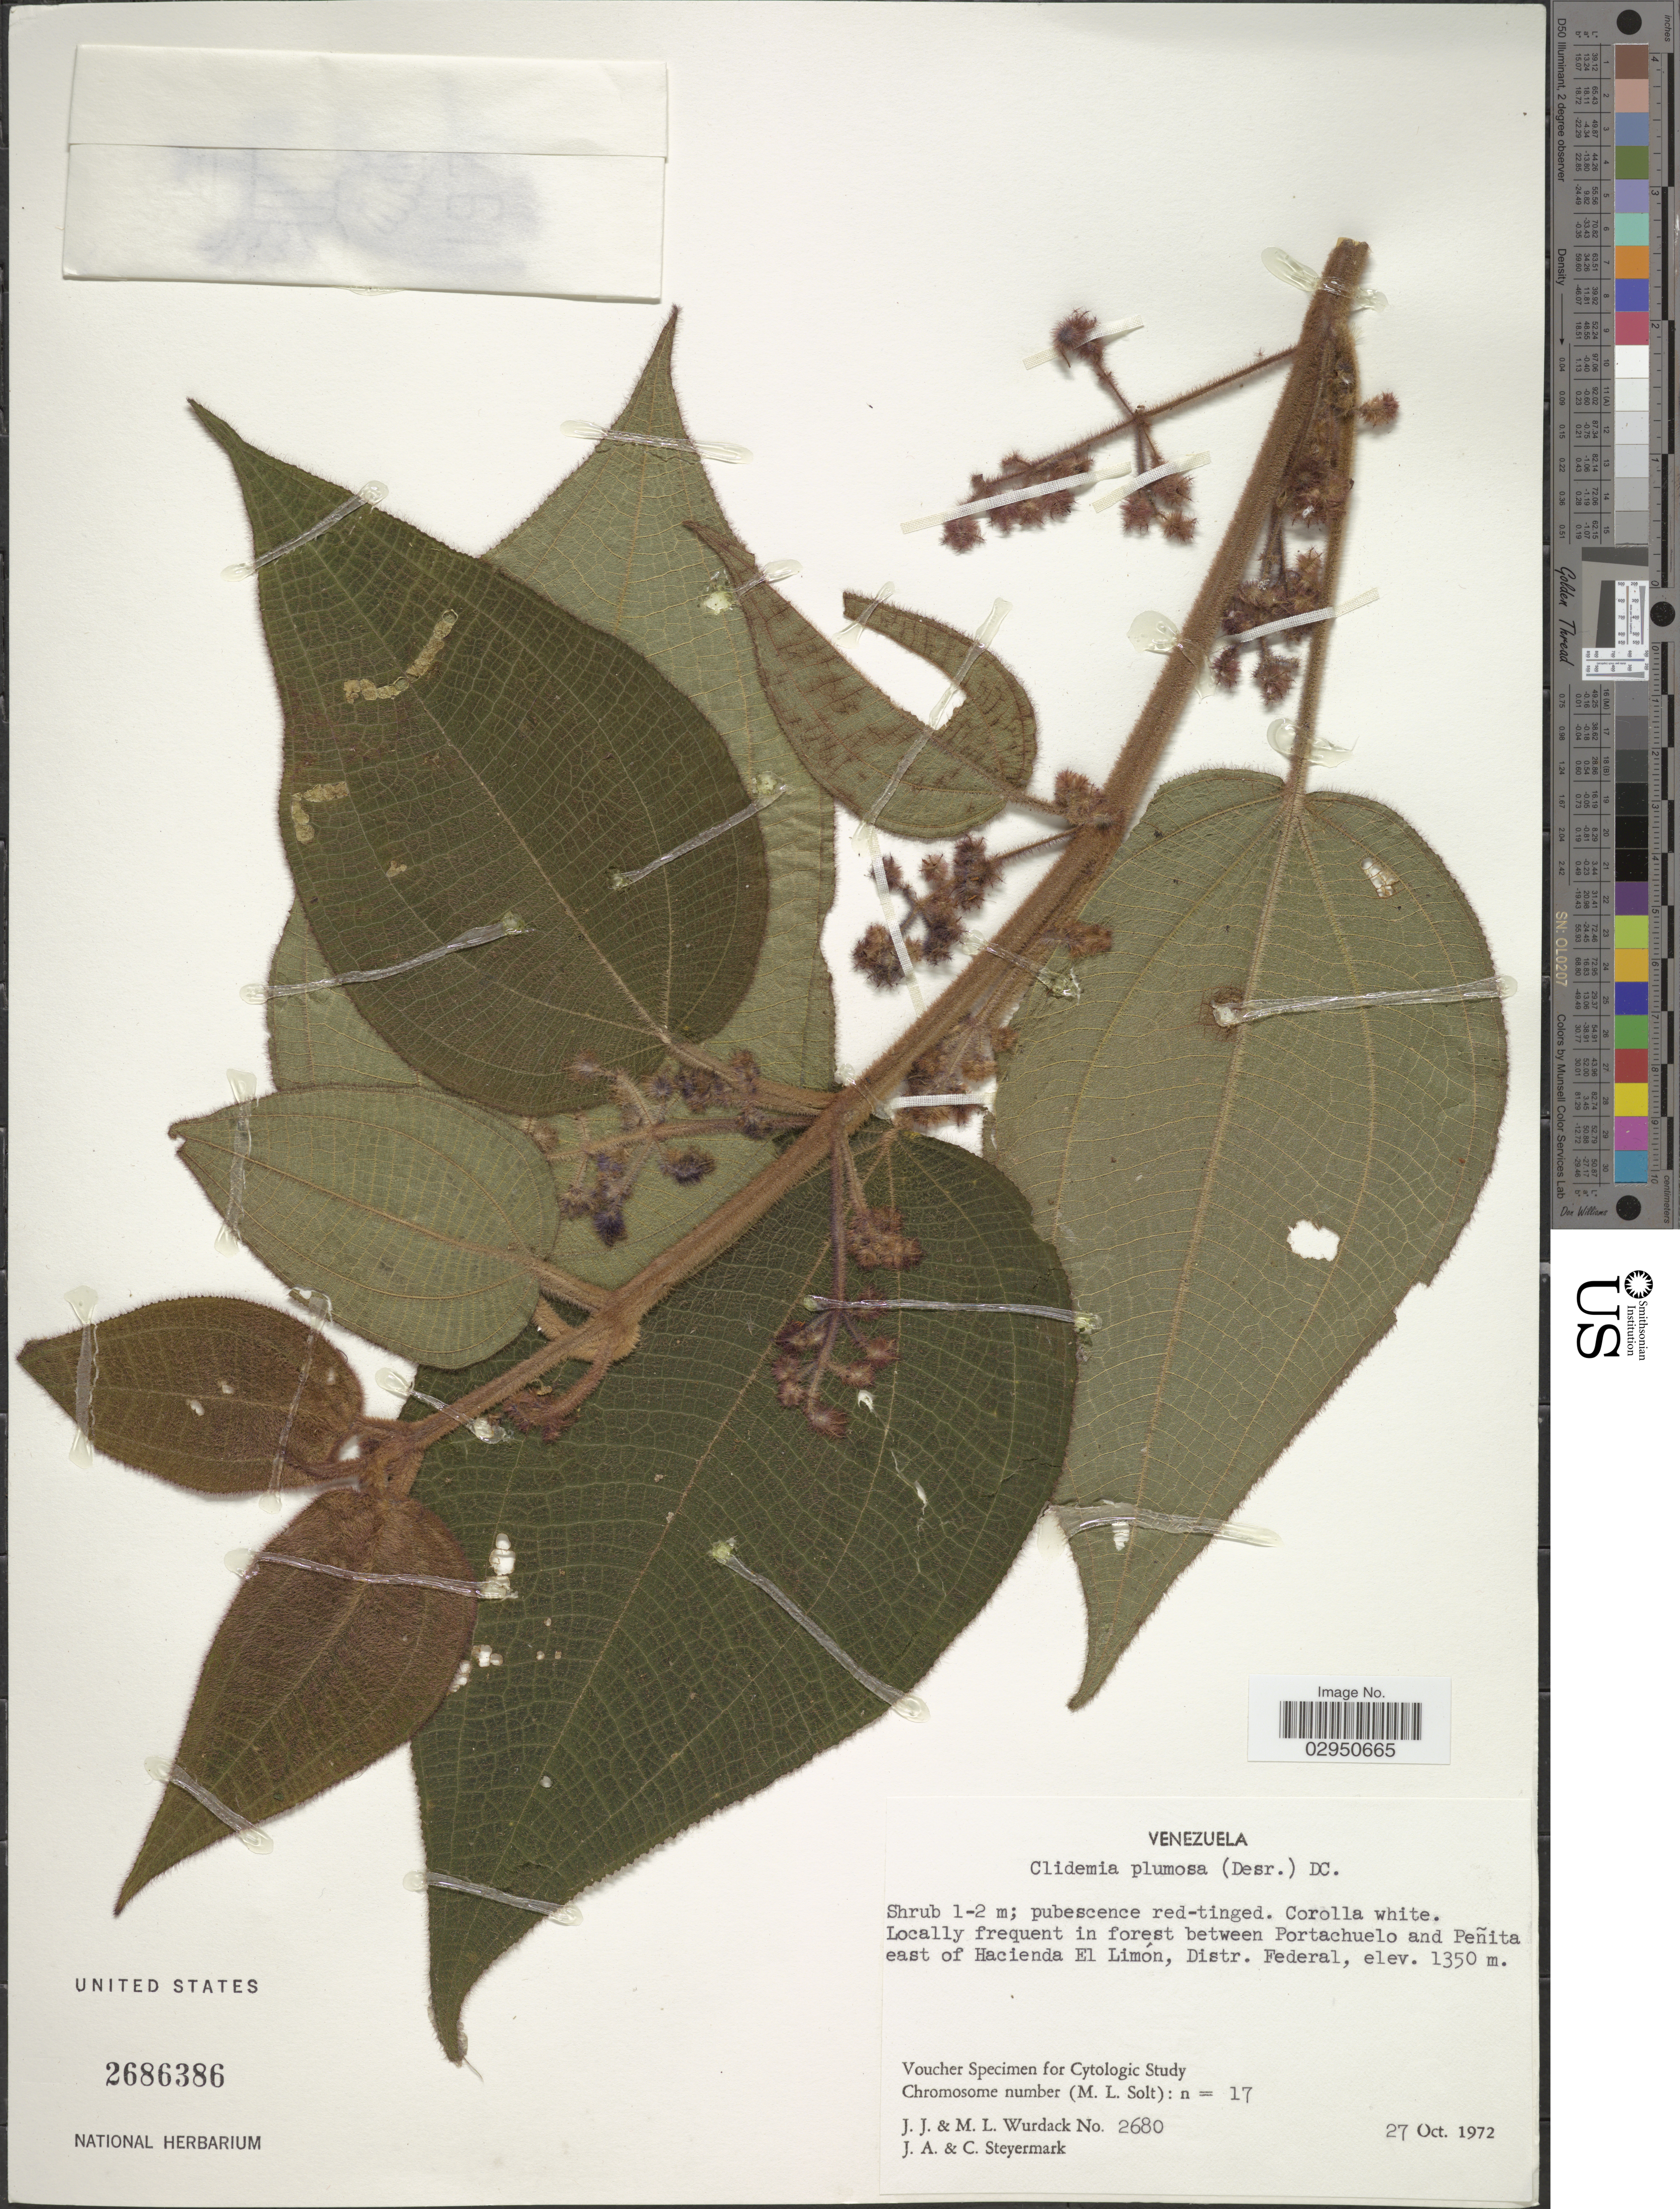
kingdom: Plantae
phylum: Tracheophyta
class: Magnoliopsida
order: Myrtales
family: Melastomataceae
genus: Clidemia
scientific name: Clidemia plumosa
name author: DC.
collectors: J. J. Wurdack, M. L. Wurdack, J. Steyermark & C. Steyermark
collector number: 2680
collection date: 1972-10-27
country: Venezuela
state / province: Distrito Federal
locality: Frequent in forest between Portachuelo and Peñita east of Hacienda El Limón, Distr. Federal.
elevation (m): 1350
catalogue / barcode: US 2686386